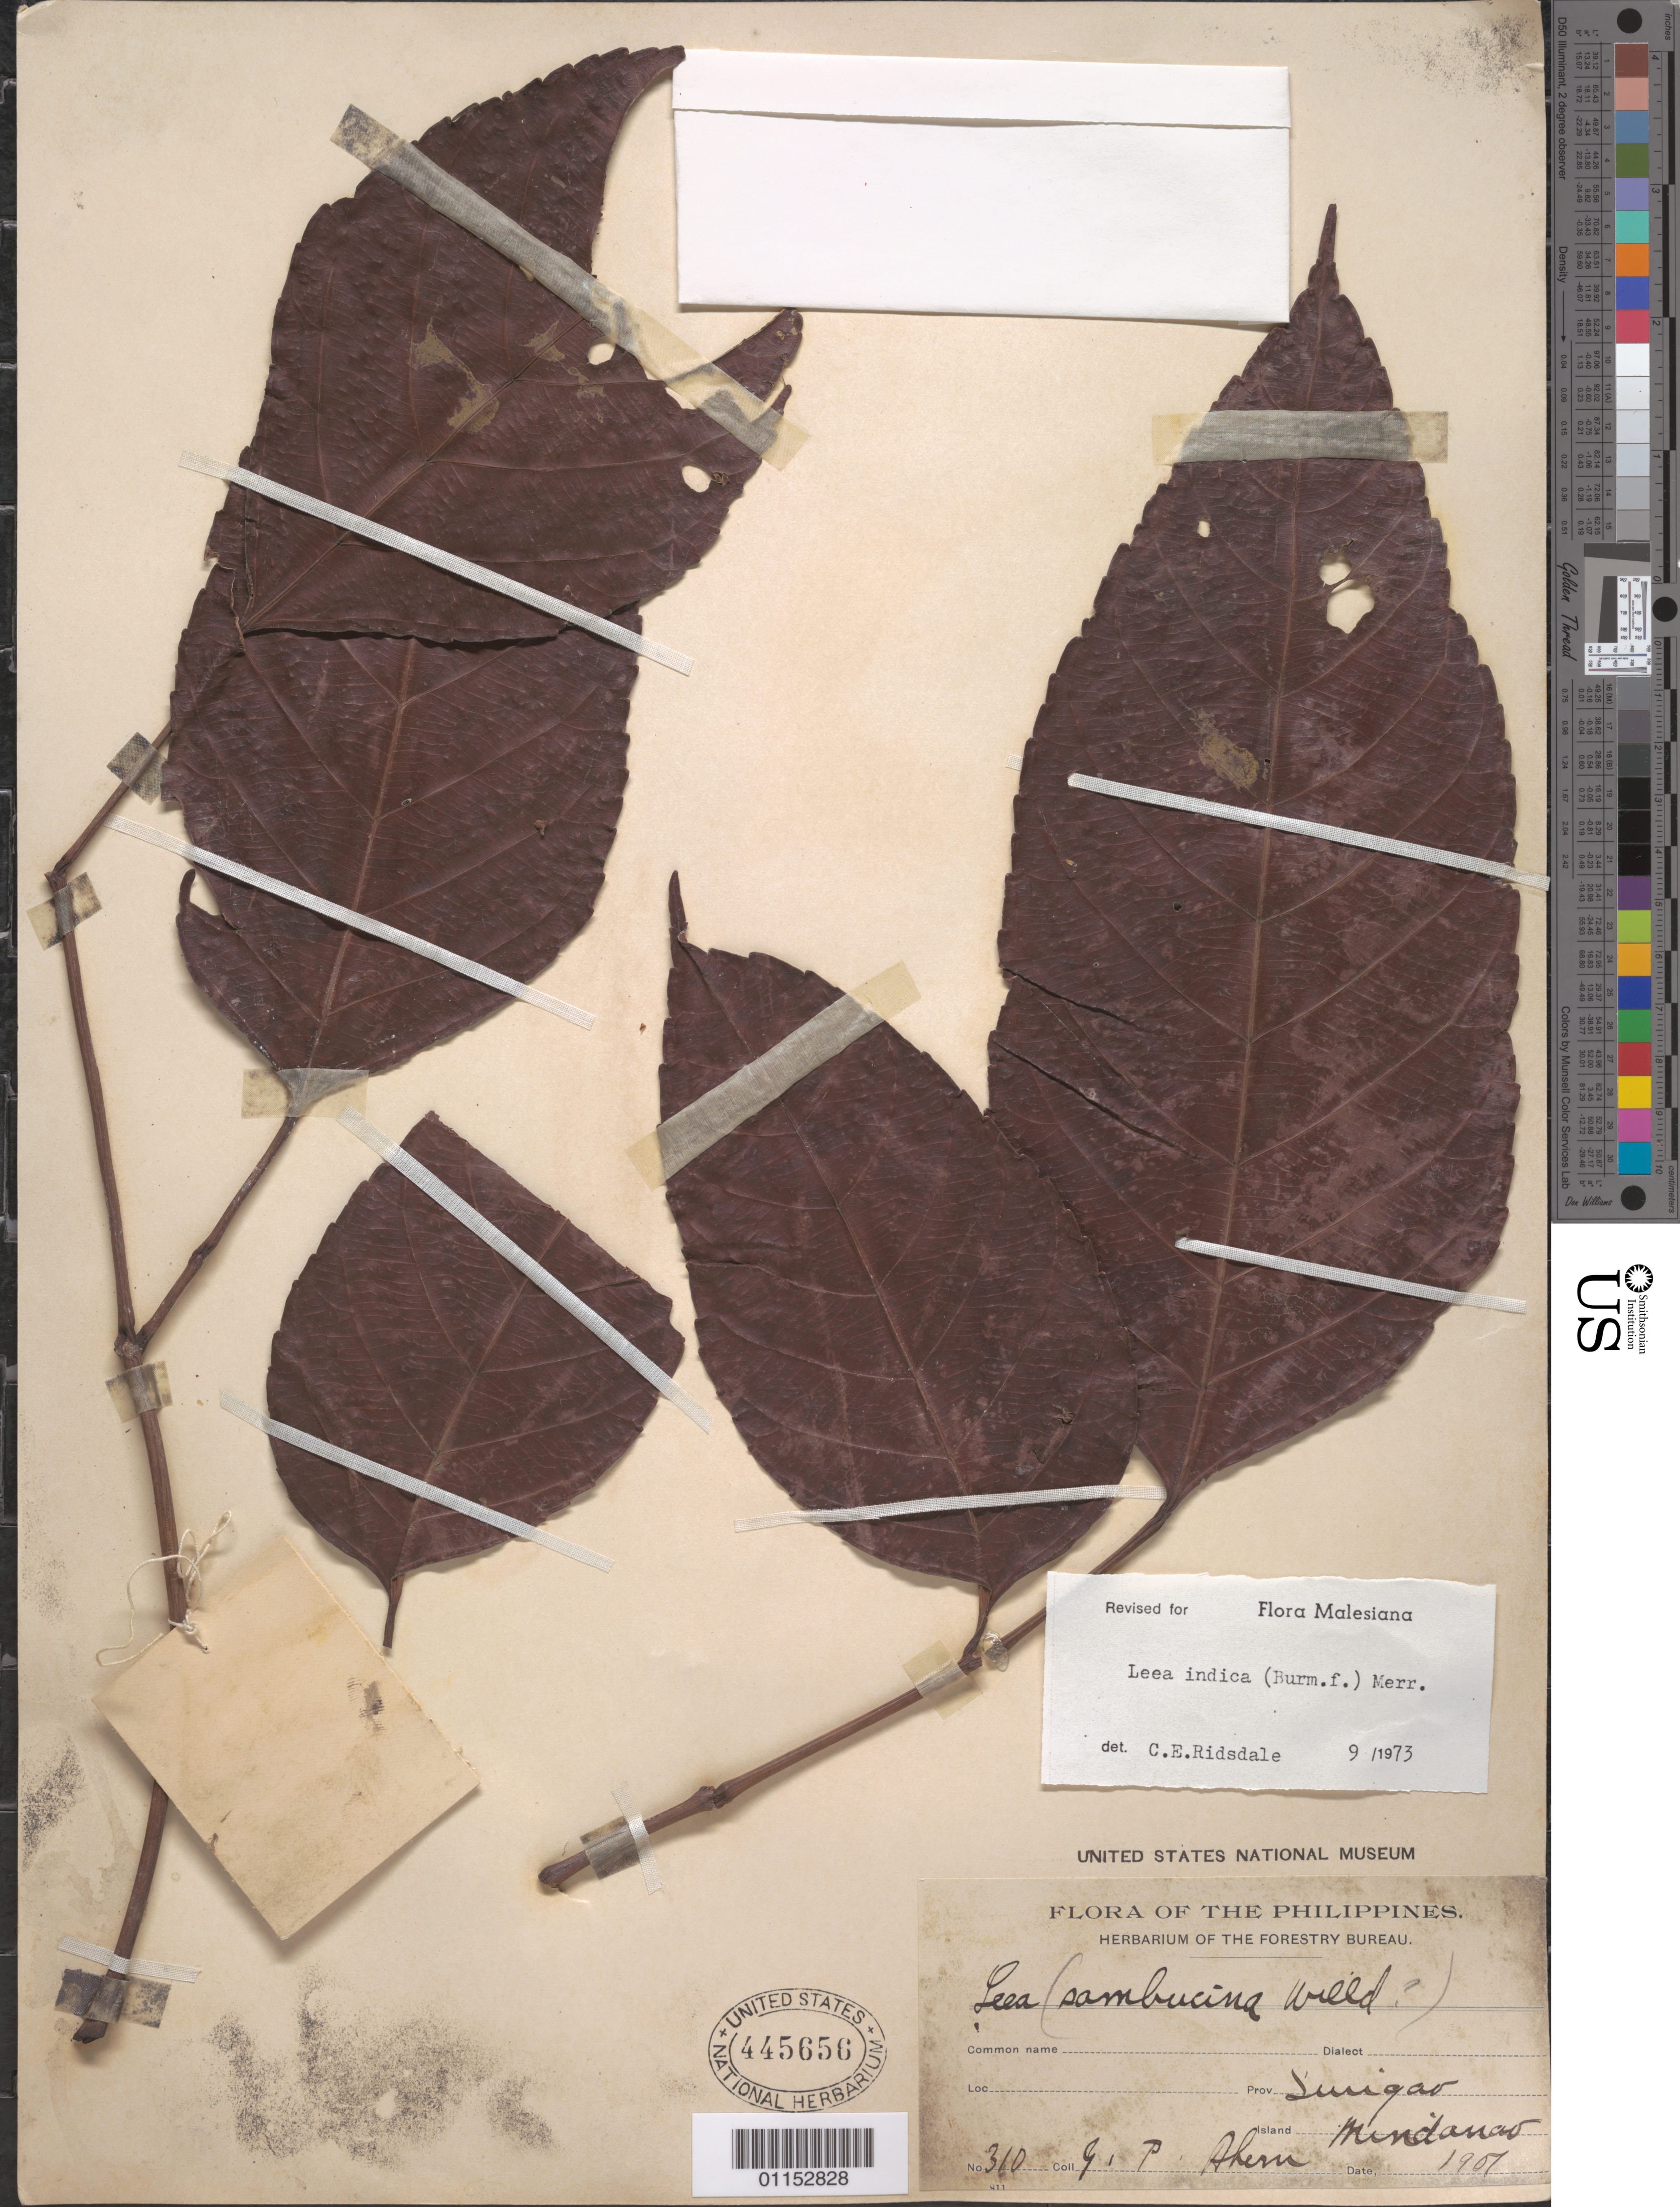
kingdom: Plantae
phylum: Tracheophyta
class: Magnoliopsida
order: Vitales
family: Vitaceae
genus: Leea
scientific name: Leea indica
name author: (Burm. f.) Merr.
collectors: G. Ahern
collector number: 310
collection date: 1907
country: Philippines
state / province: Central Visayas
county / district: Negros Oriental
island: Siquijor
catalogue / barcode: US 445656